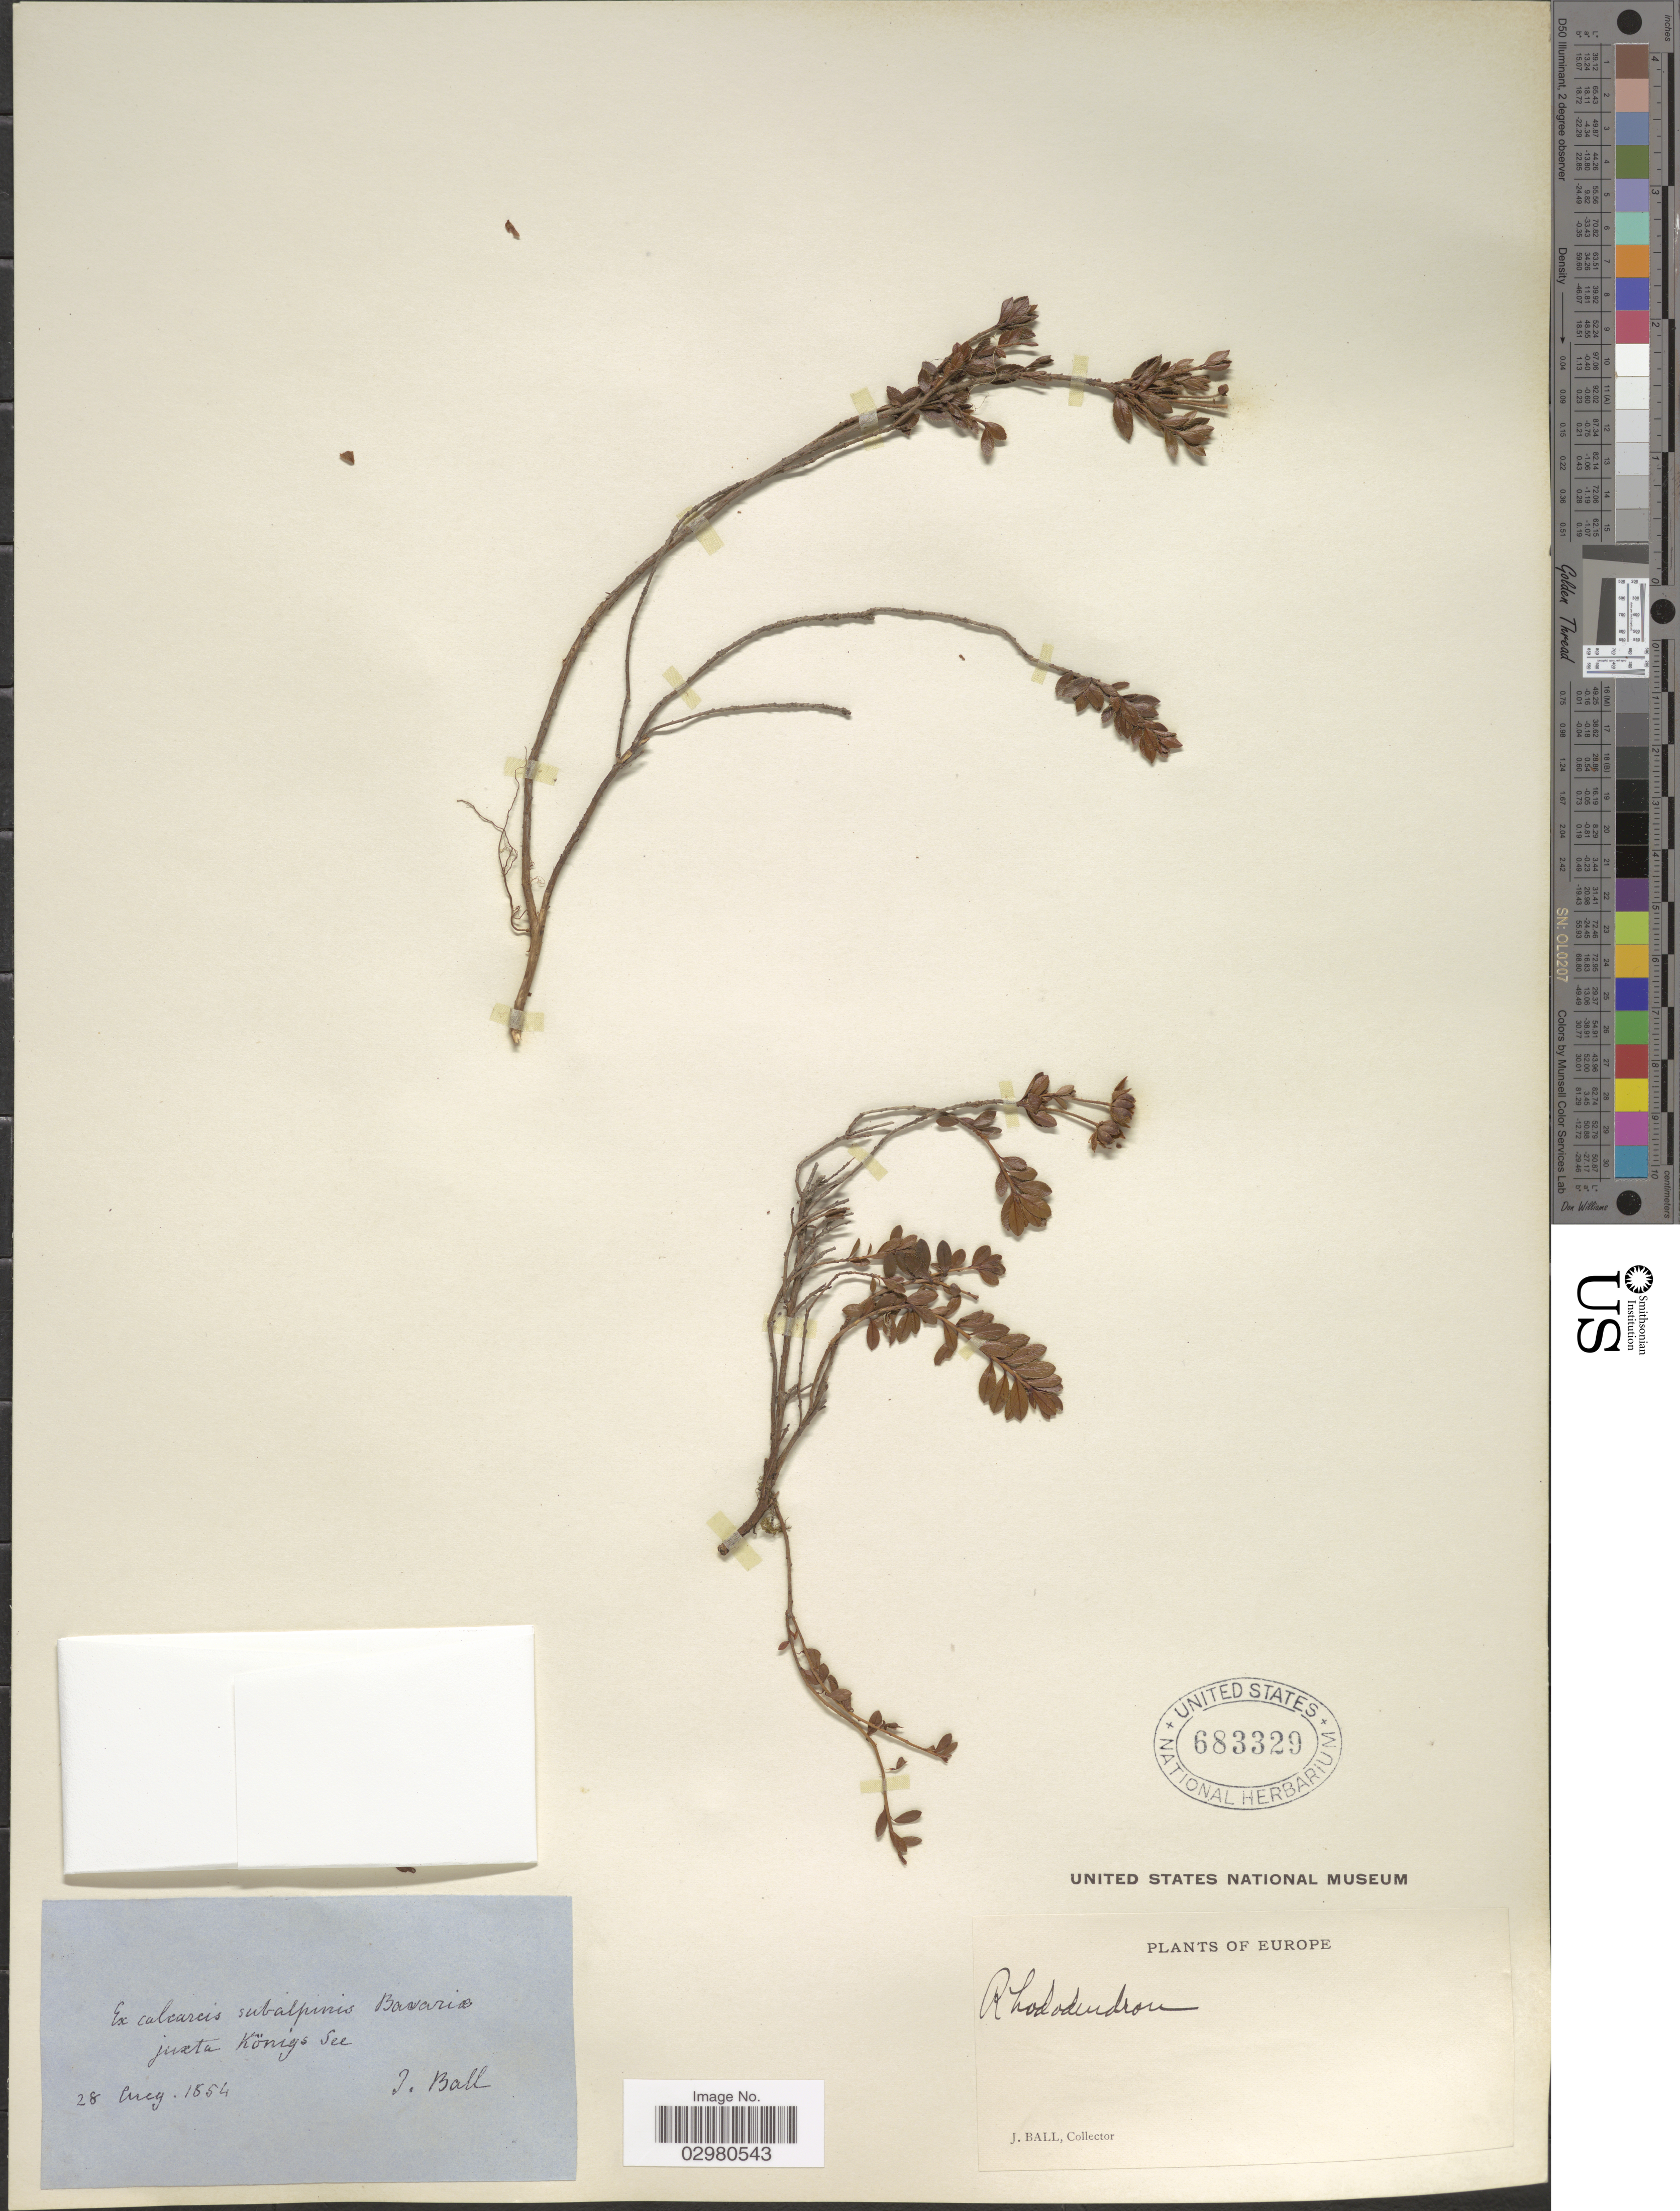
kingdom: Plantae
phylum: Tracheophyta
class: Magnoliopsida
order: Ericales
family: Ericaceae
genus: Rhodothamnus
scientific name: Rhodothamnus sp.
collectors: J. Ball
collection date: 1854-08-28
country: Germany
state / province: Bayern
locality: Ex calcaris subalpinis Bavariæ juxta Königs See.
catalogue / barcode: US 683329